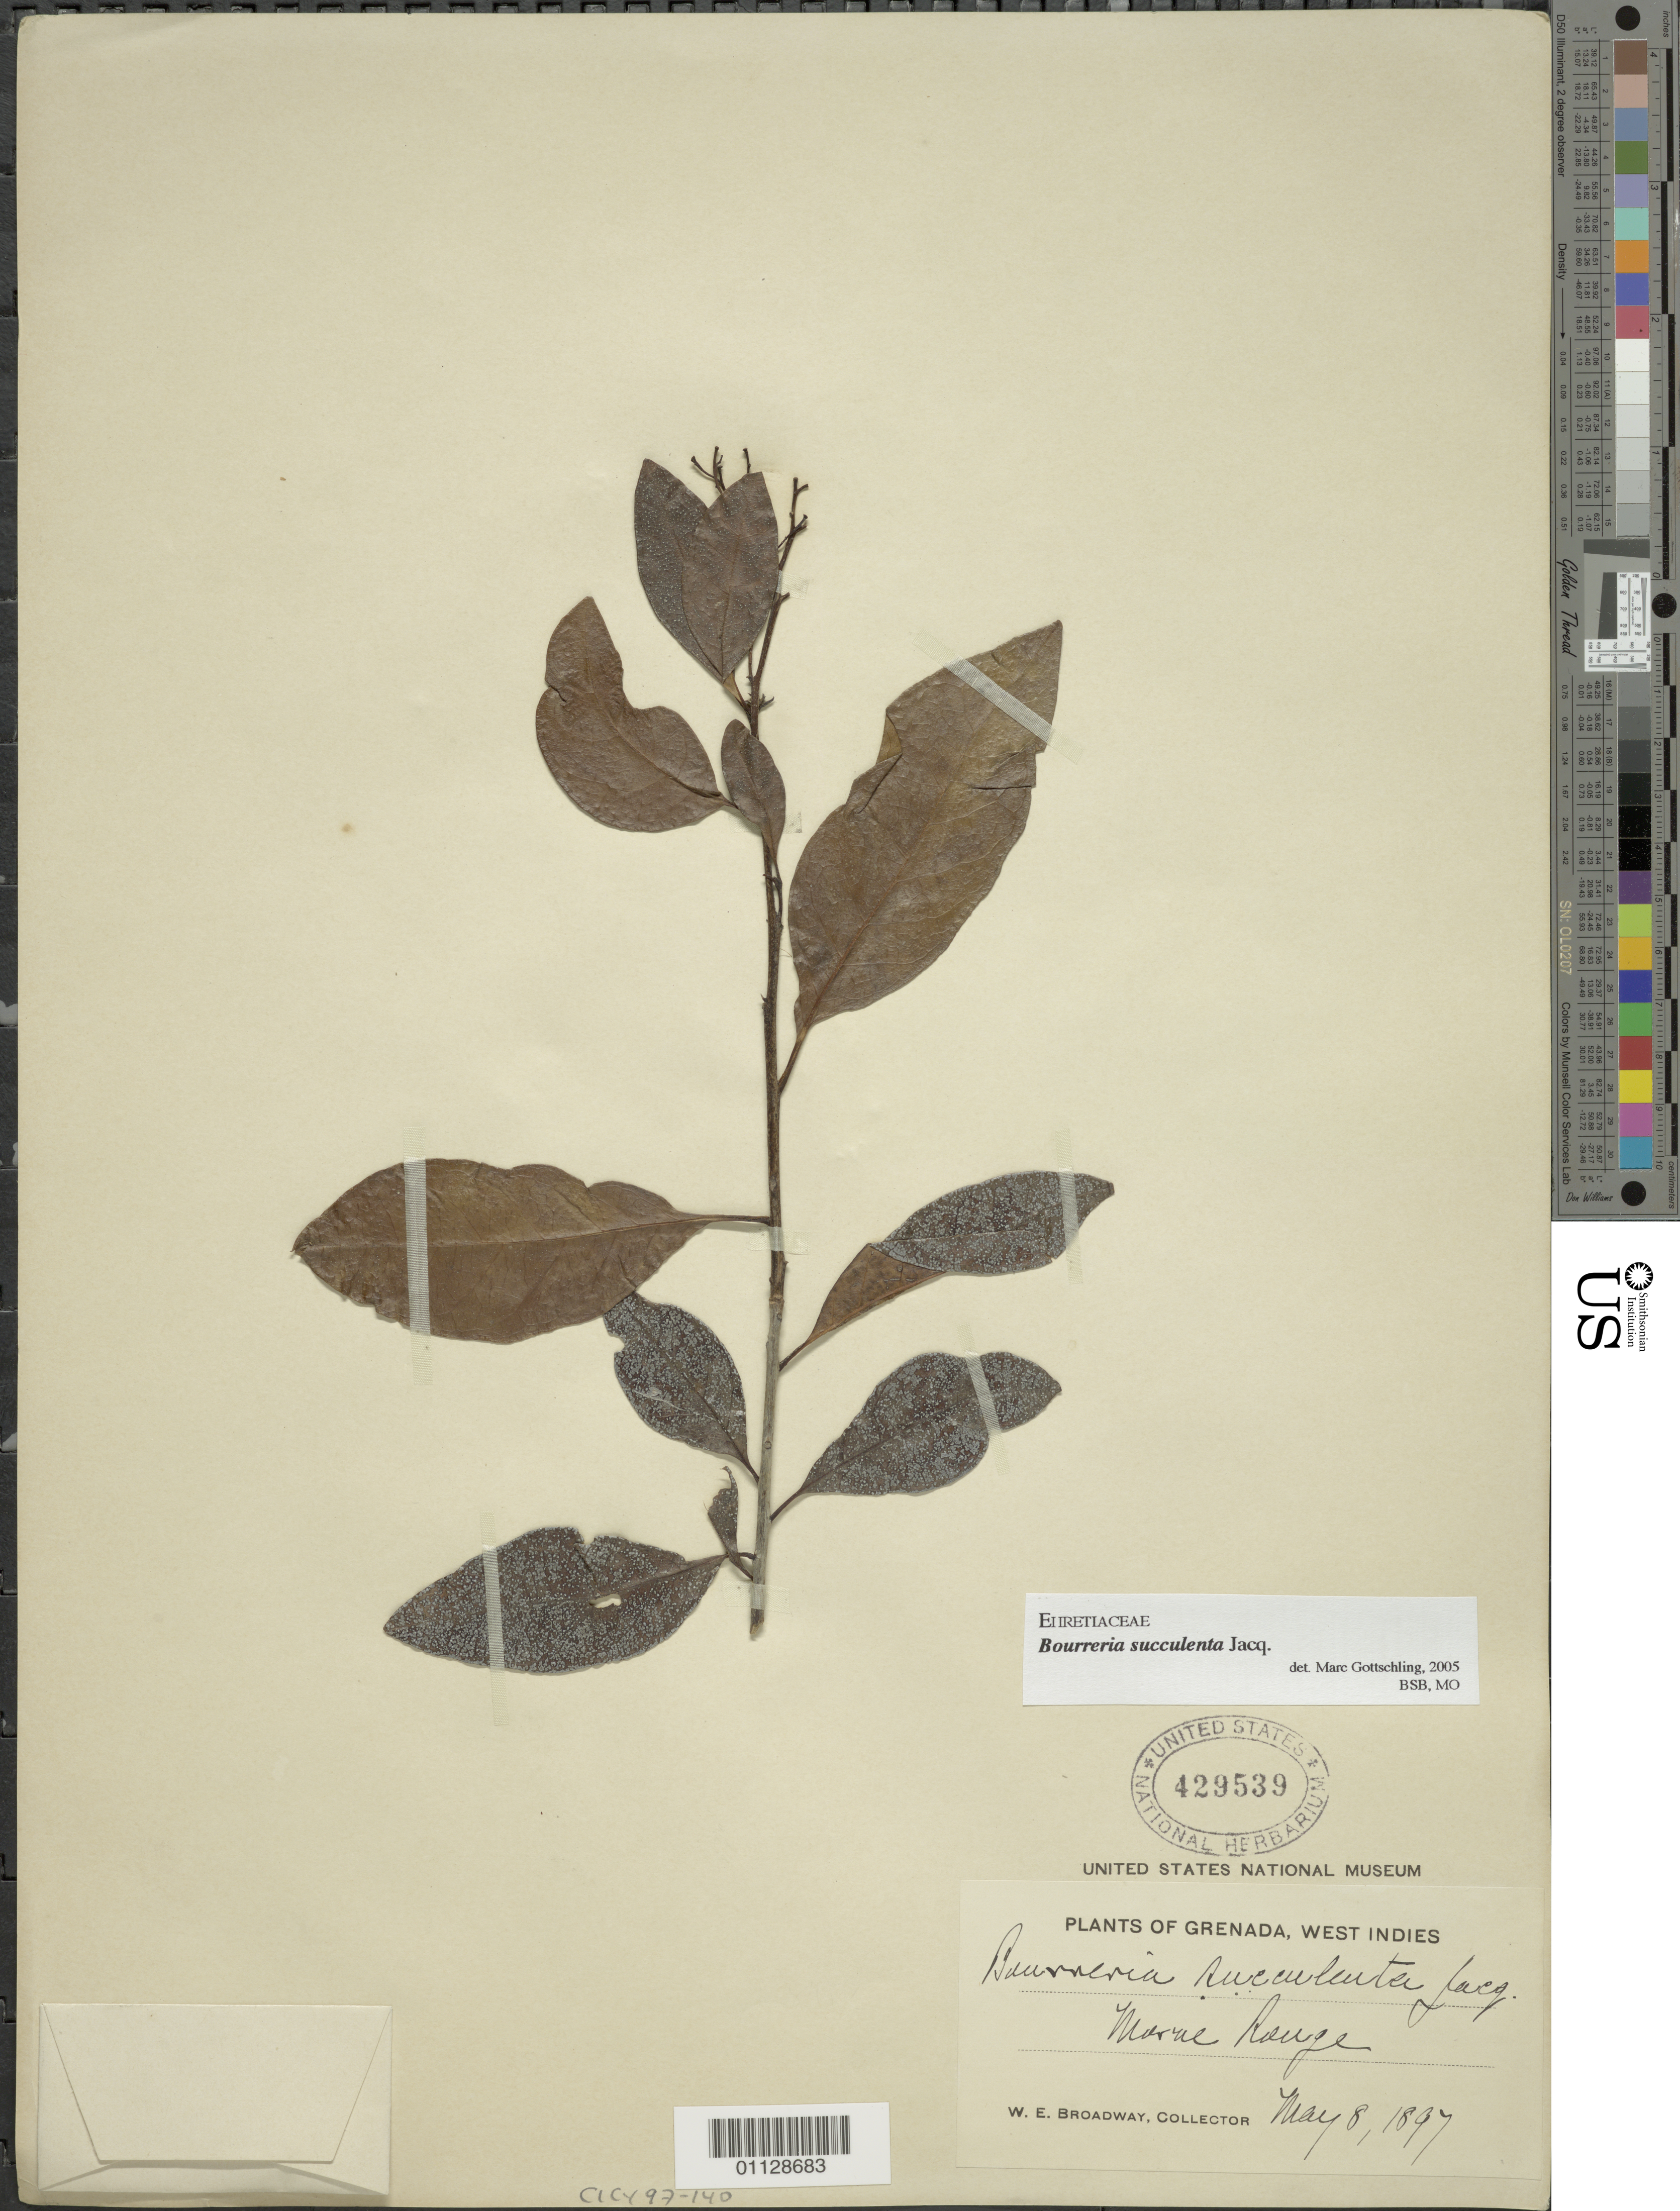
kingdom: Plantae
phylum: Tracheophyta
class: Magnoliopsida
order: Boraginales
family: Ehretiaceae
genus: Bourreria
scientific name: Bourreria succulenta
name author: Jacq.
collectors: W. E. Broadway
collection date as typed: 08 May 1897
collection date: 1897-05-08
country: Grenada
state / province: Saint George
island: Grenada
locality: Morne Rouge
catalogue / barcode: US 429539